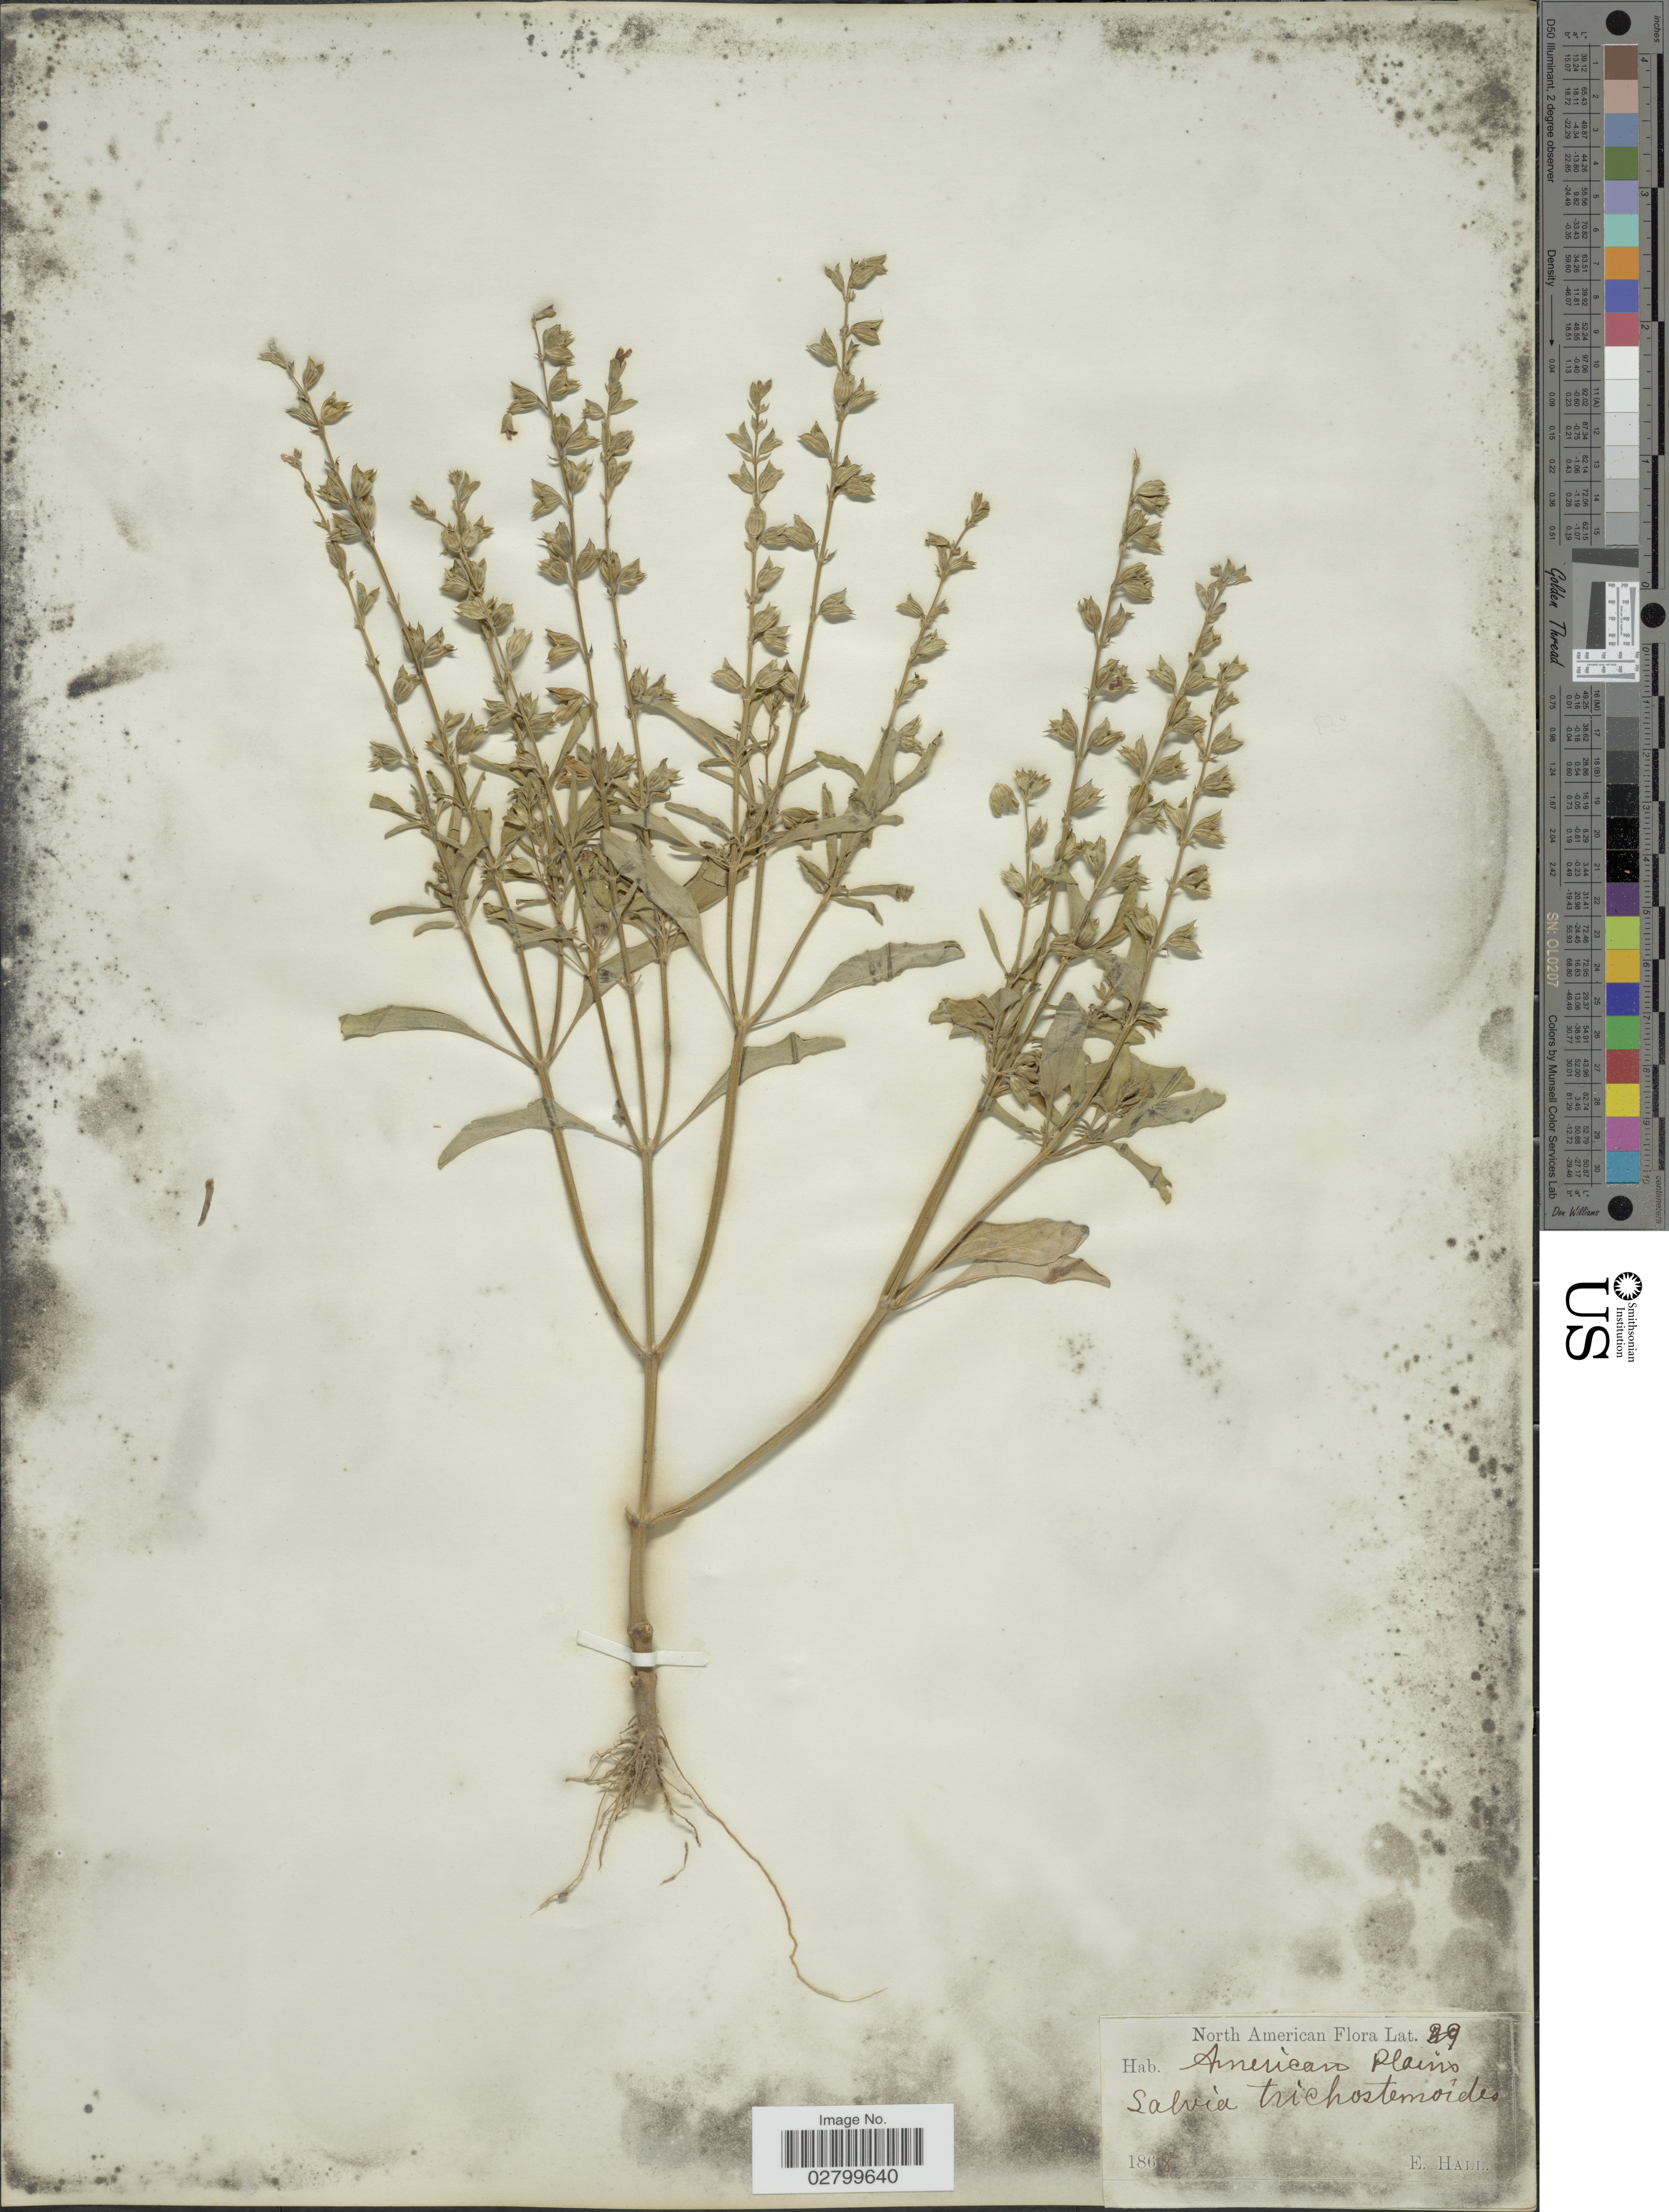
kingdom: Plantae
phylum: Tracheophyta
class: Magnoliopsida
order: Lamiales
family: Lamiaceae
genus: Salvia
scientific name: Salvia lanceolata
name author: Brouss.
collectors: E. Hall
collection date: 1868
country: United States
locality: American Plains.